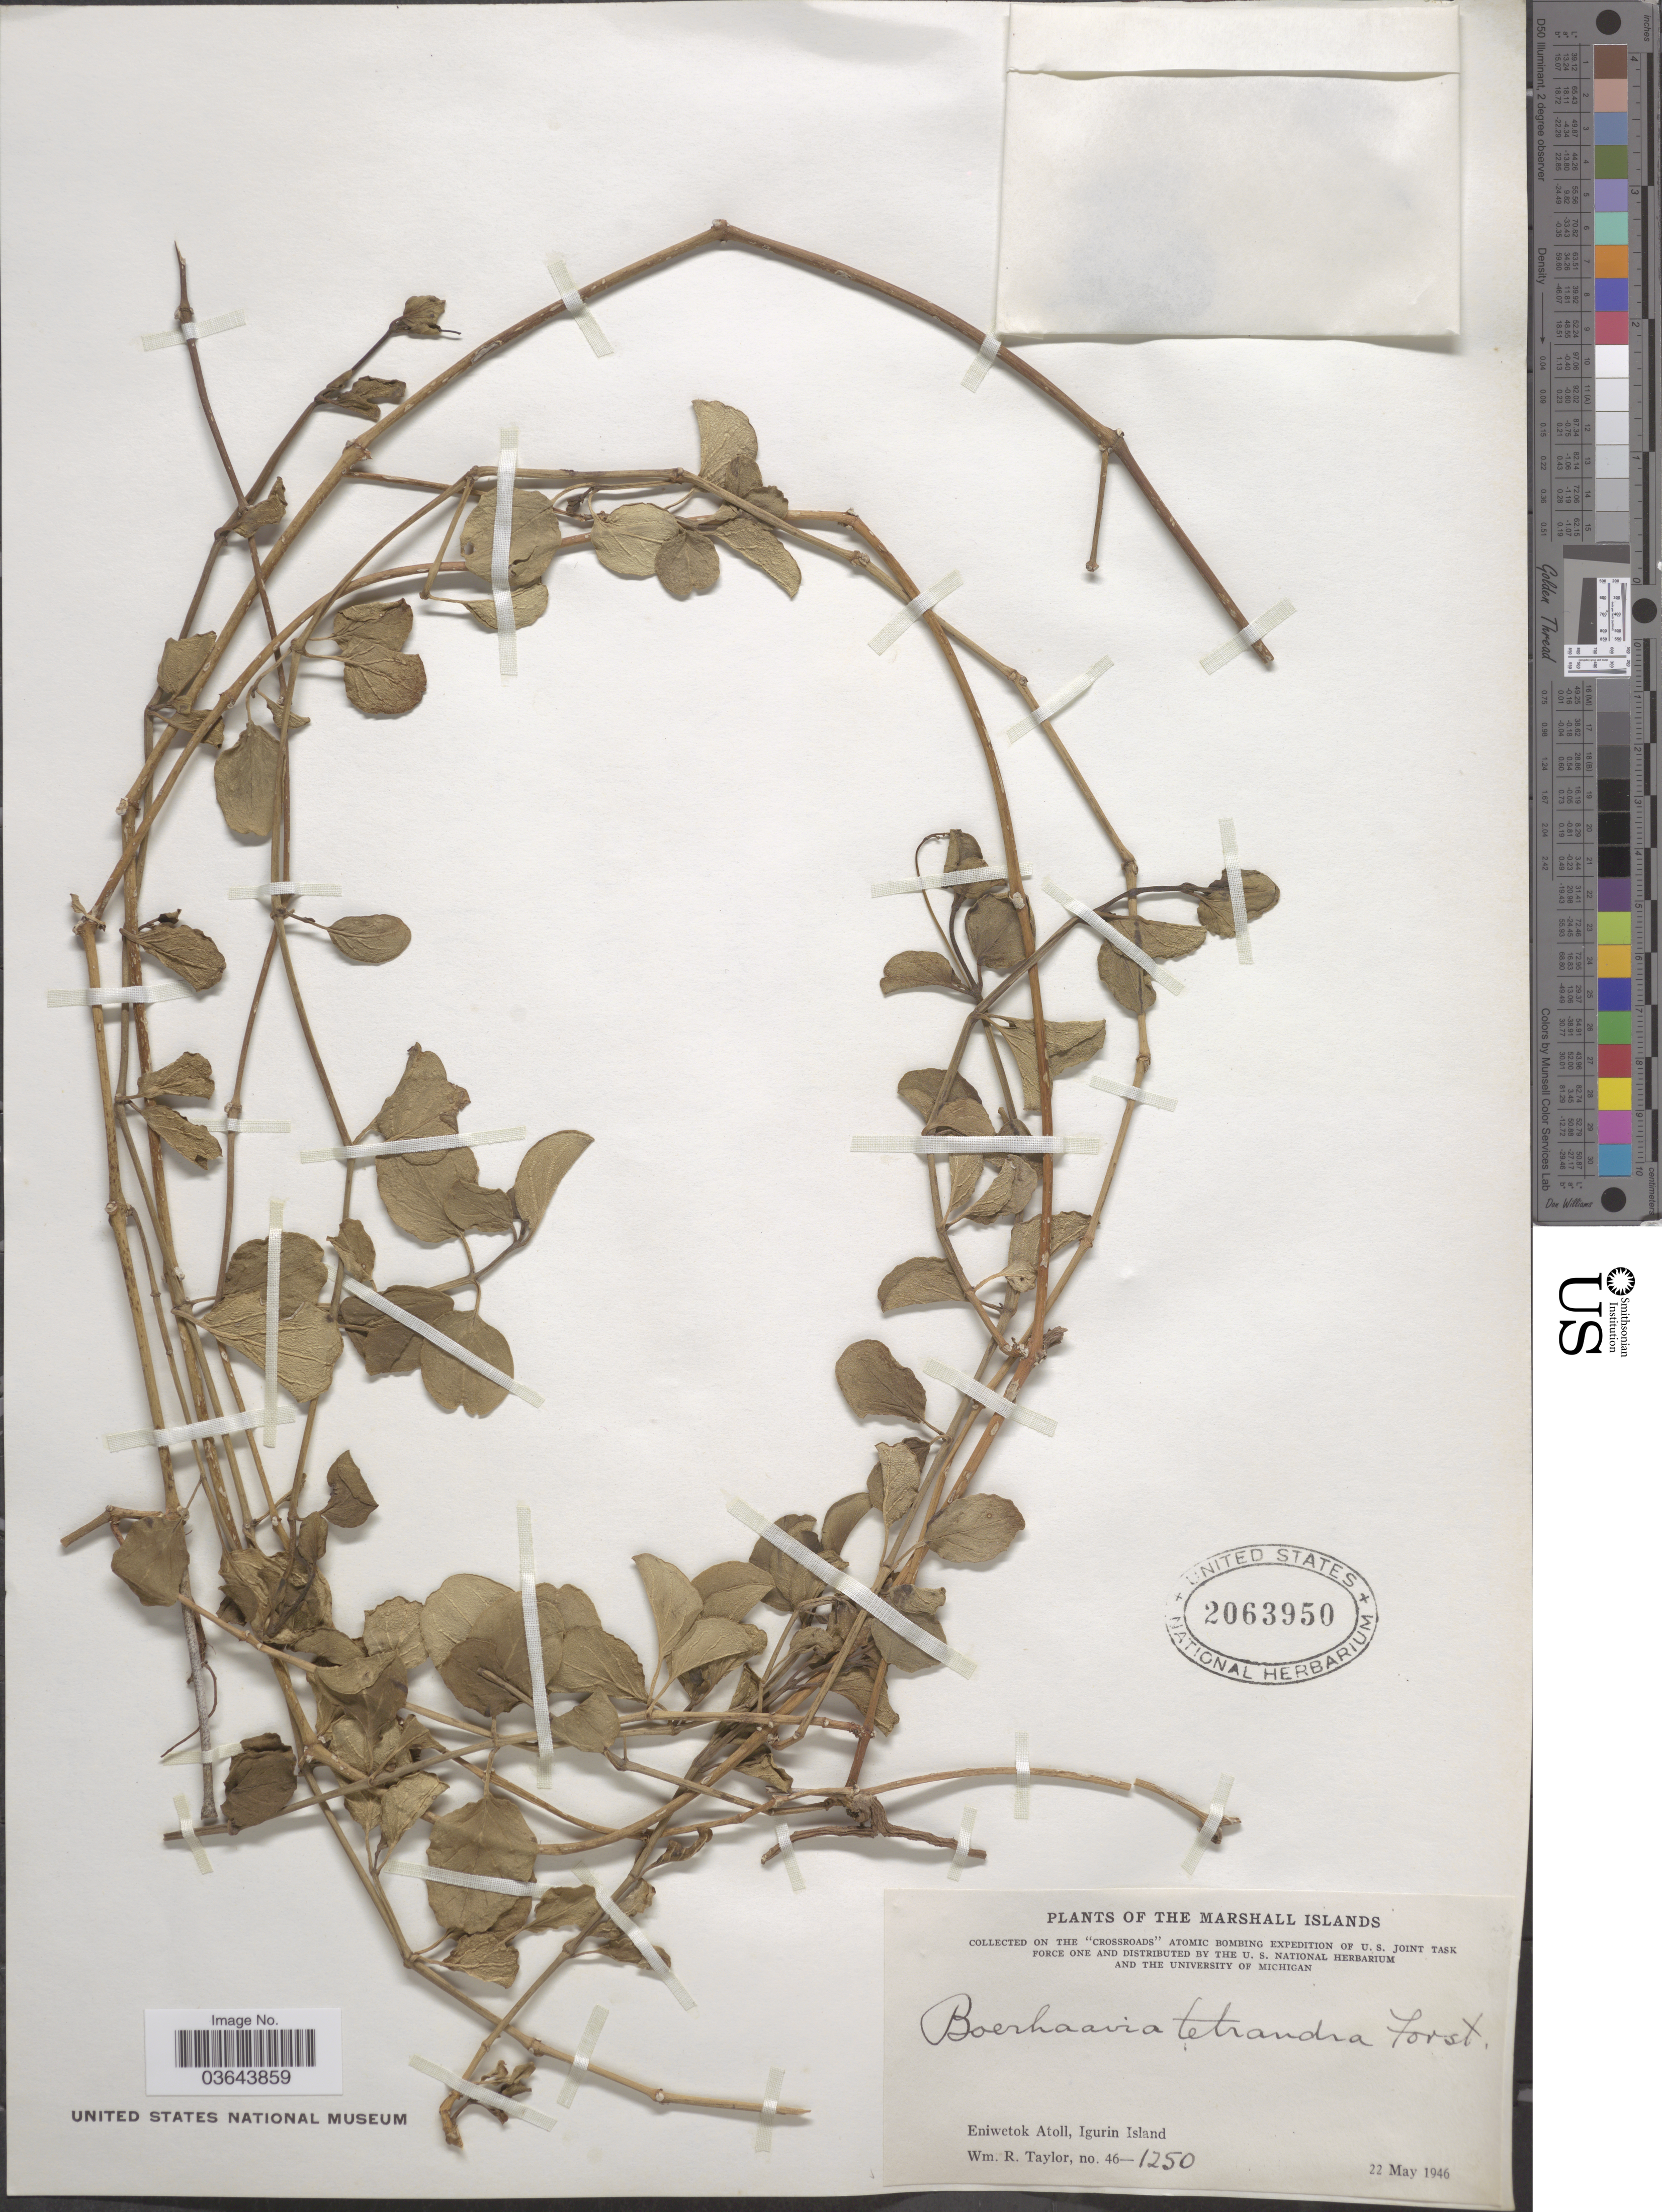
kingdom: Plantae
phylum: Tracheophyta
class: Magnoliopsida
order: Caryophyllales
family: Nyctaginaceae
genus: Boerhavia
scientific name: Boerhavia tetrandra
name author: G. Forst.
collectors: W. R. Taylor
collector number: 46-1250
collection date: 1946-05-22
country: Marshall Islands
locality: Eniwetok Atoll, Igurin Island.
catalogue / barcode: US 2063950